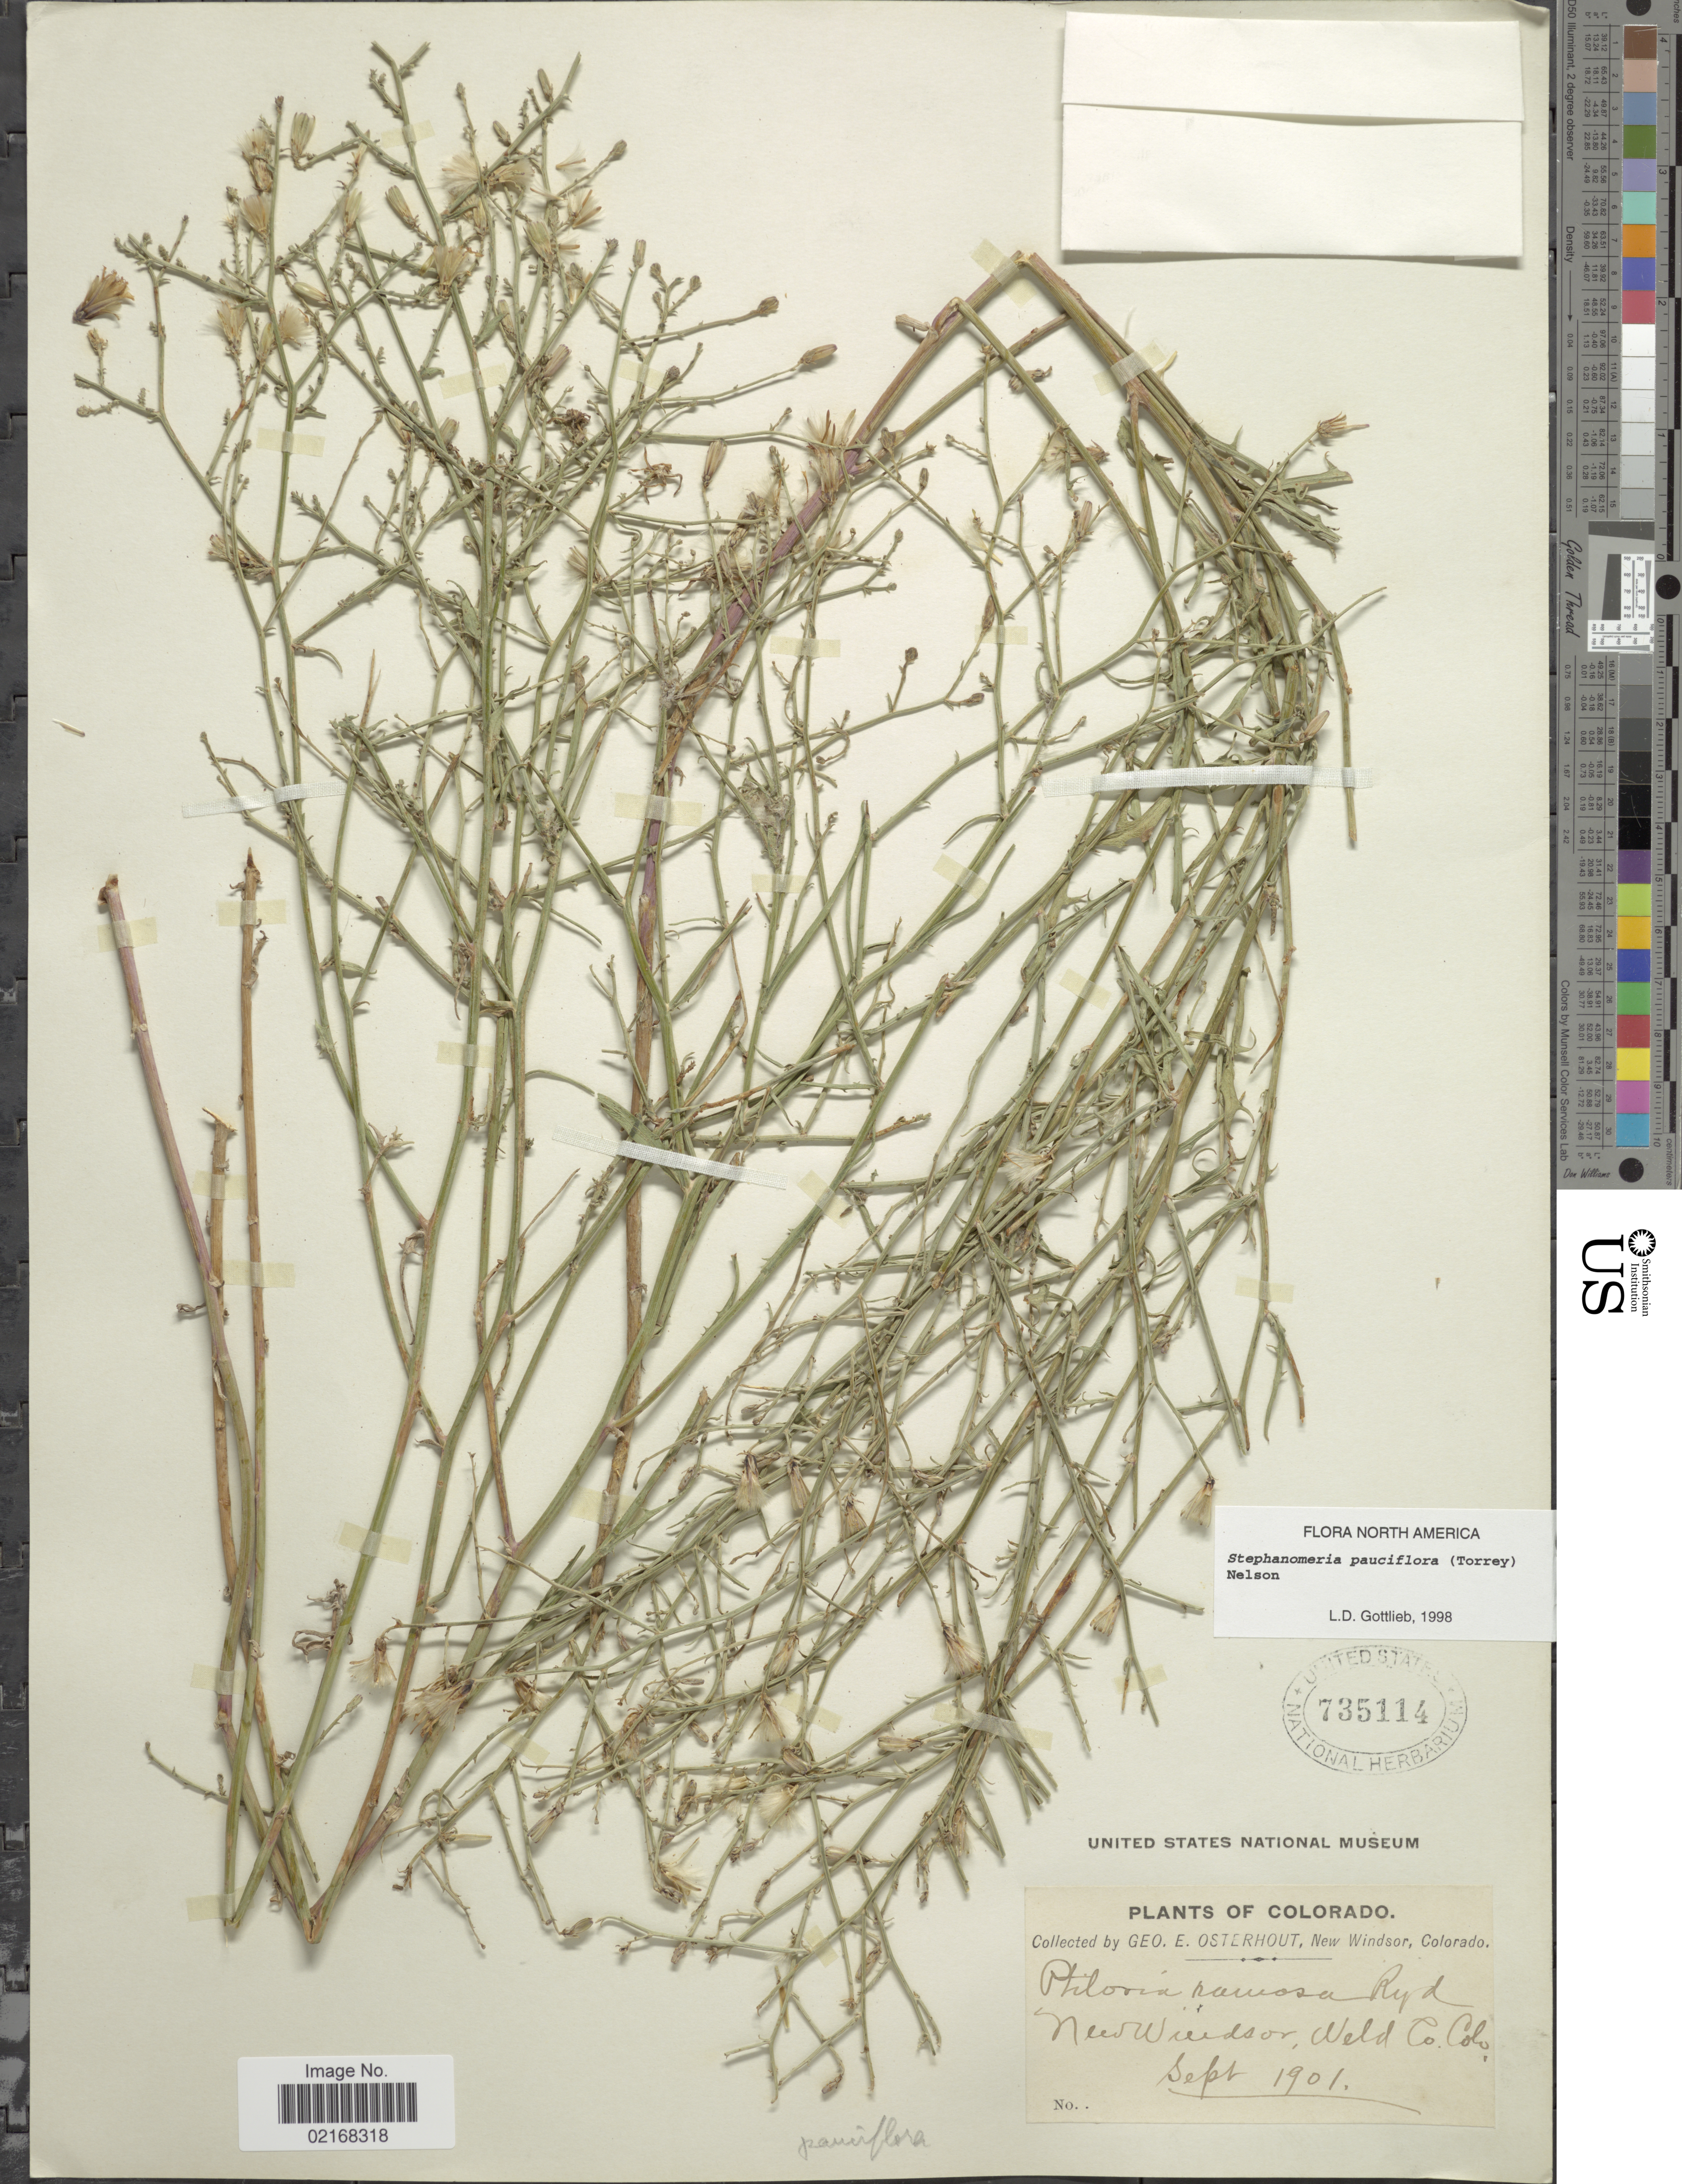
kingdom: Plantae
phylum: Tracheophyta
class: Magnoliopsida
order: Asterales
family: Asteraceae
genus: Stephanomeria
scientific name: Stephanomeria pauciflora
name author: (Torr.) A. Nelson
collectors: G. Osterhout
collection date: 1901-09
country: United States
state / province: Colorado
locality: New Windsor,Weld Co. Colo.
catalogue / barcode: US 735114